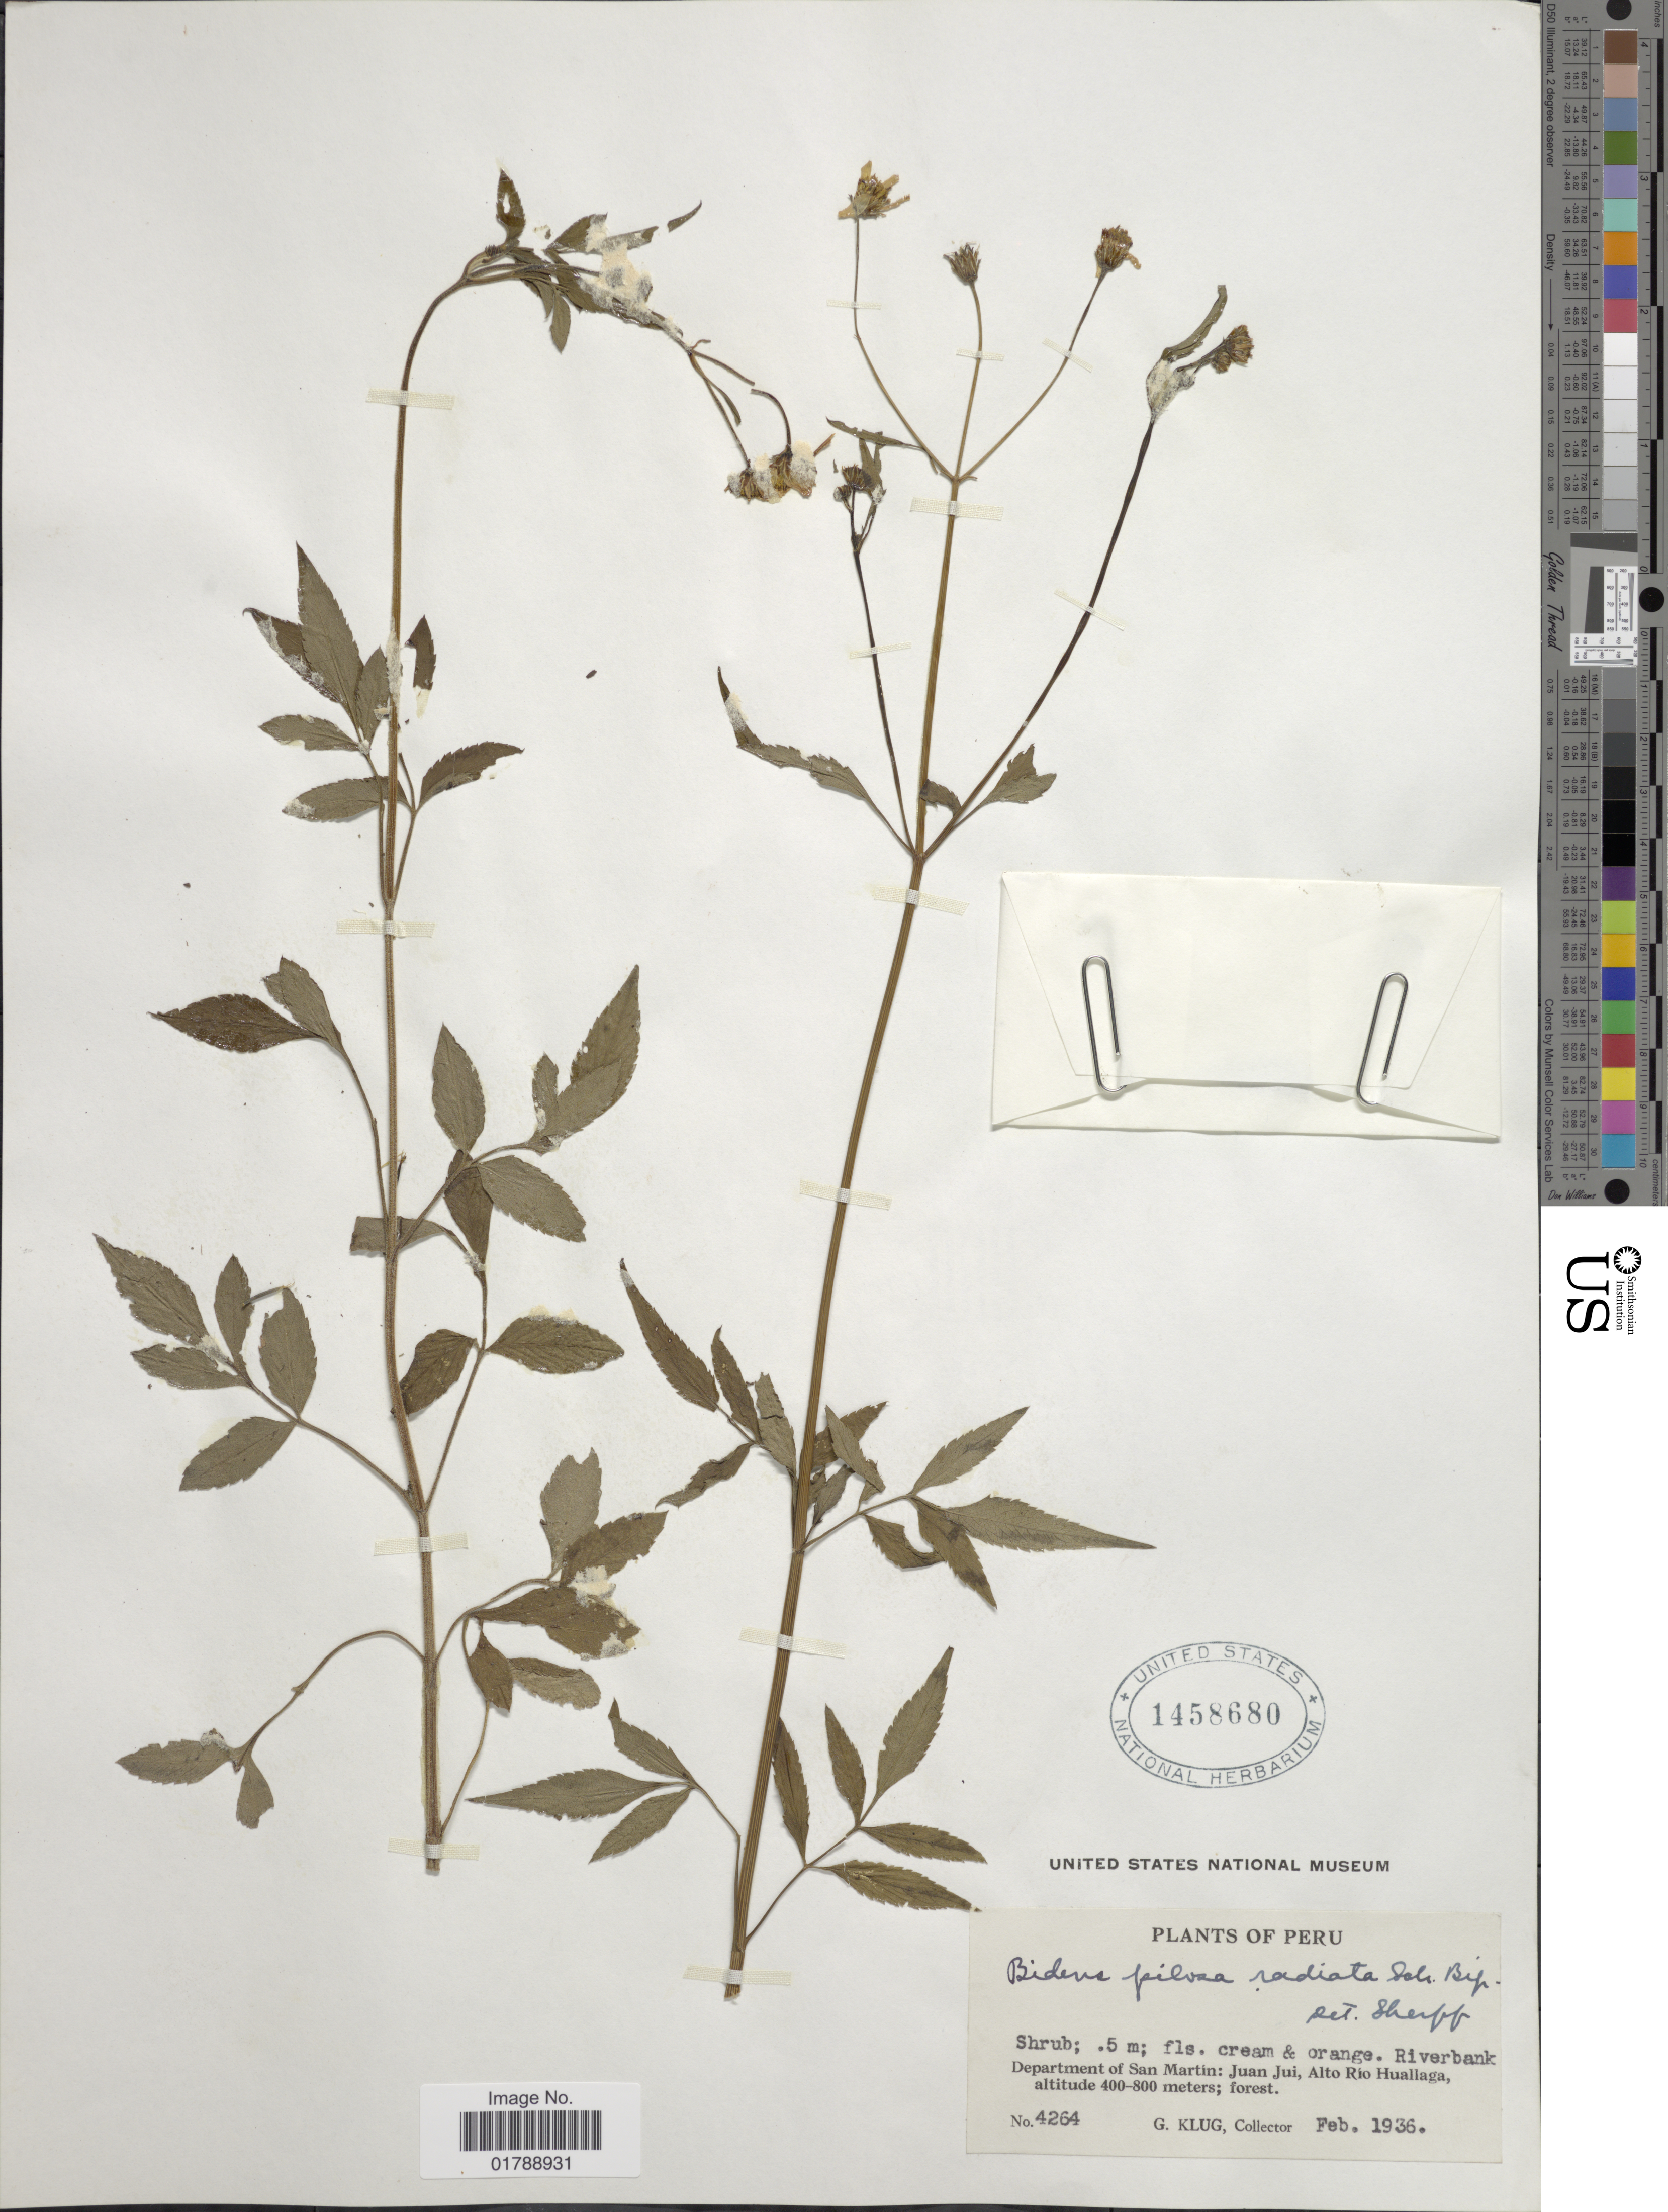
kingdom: Plantae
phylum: Tracheophyta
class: Magnoliopsida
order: Asterales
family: Asteraceae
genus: Bidens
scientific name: Bidens pilosa var. radiata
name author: (Sch. Bip.) J.A. Schmidt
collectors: G. Klug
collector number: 4264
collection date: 1936-02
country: Peru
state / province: San Martín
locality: Juan Jui, Alto Río Huallaga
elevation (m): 400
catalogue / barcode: US 1458680